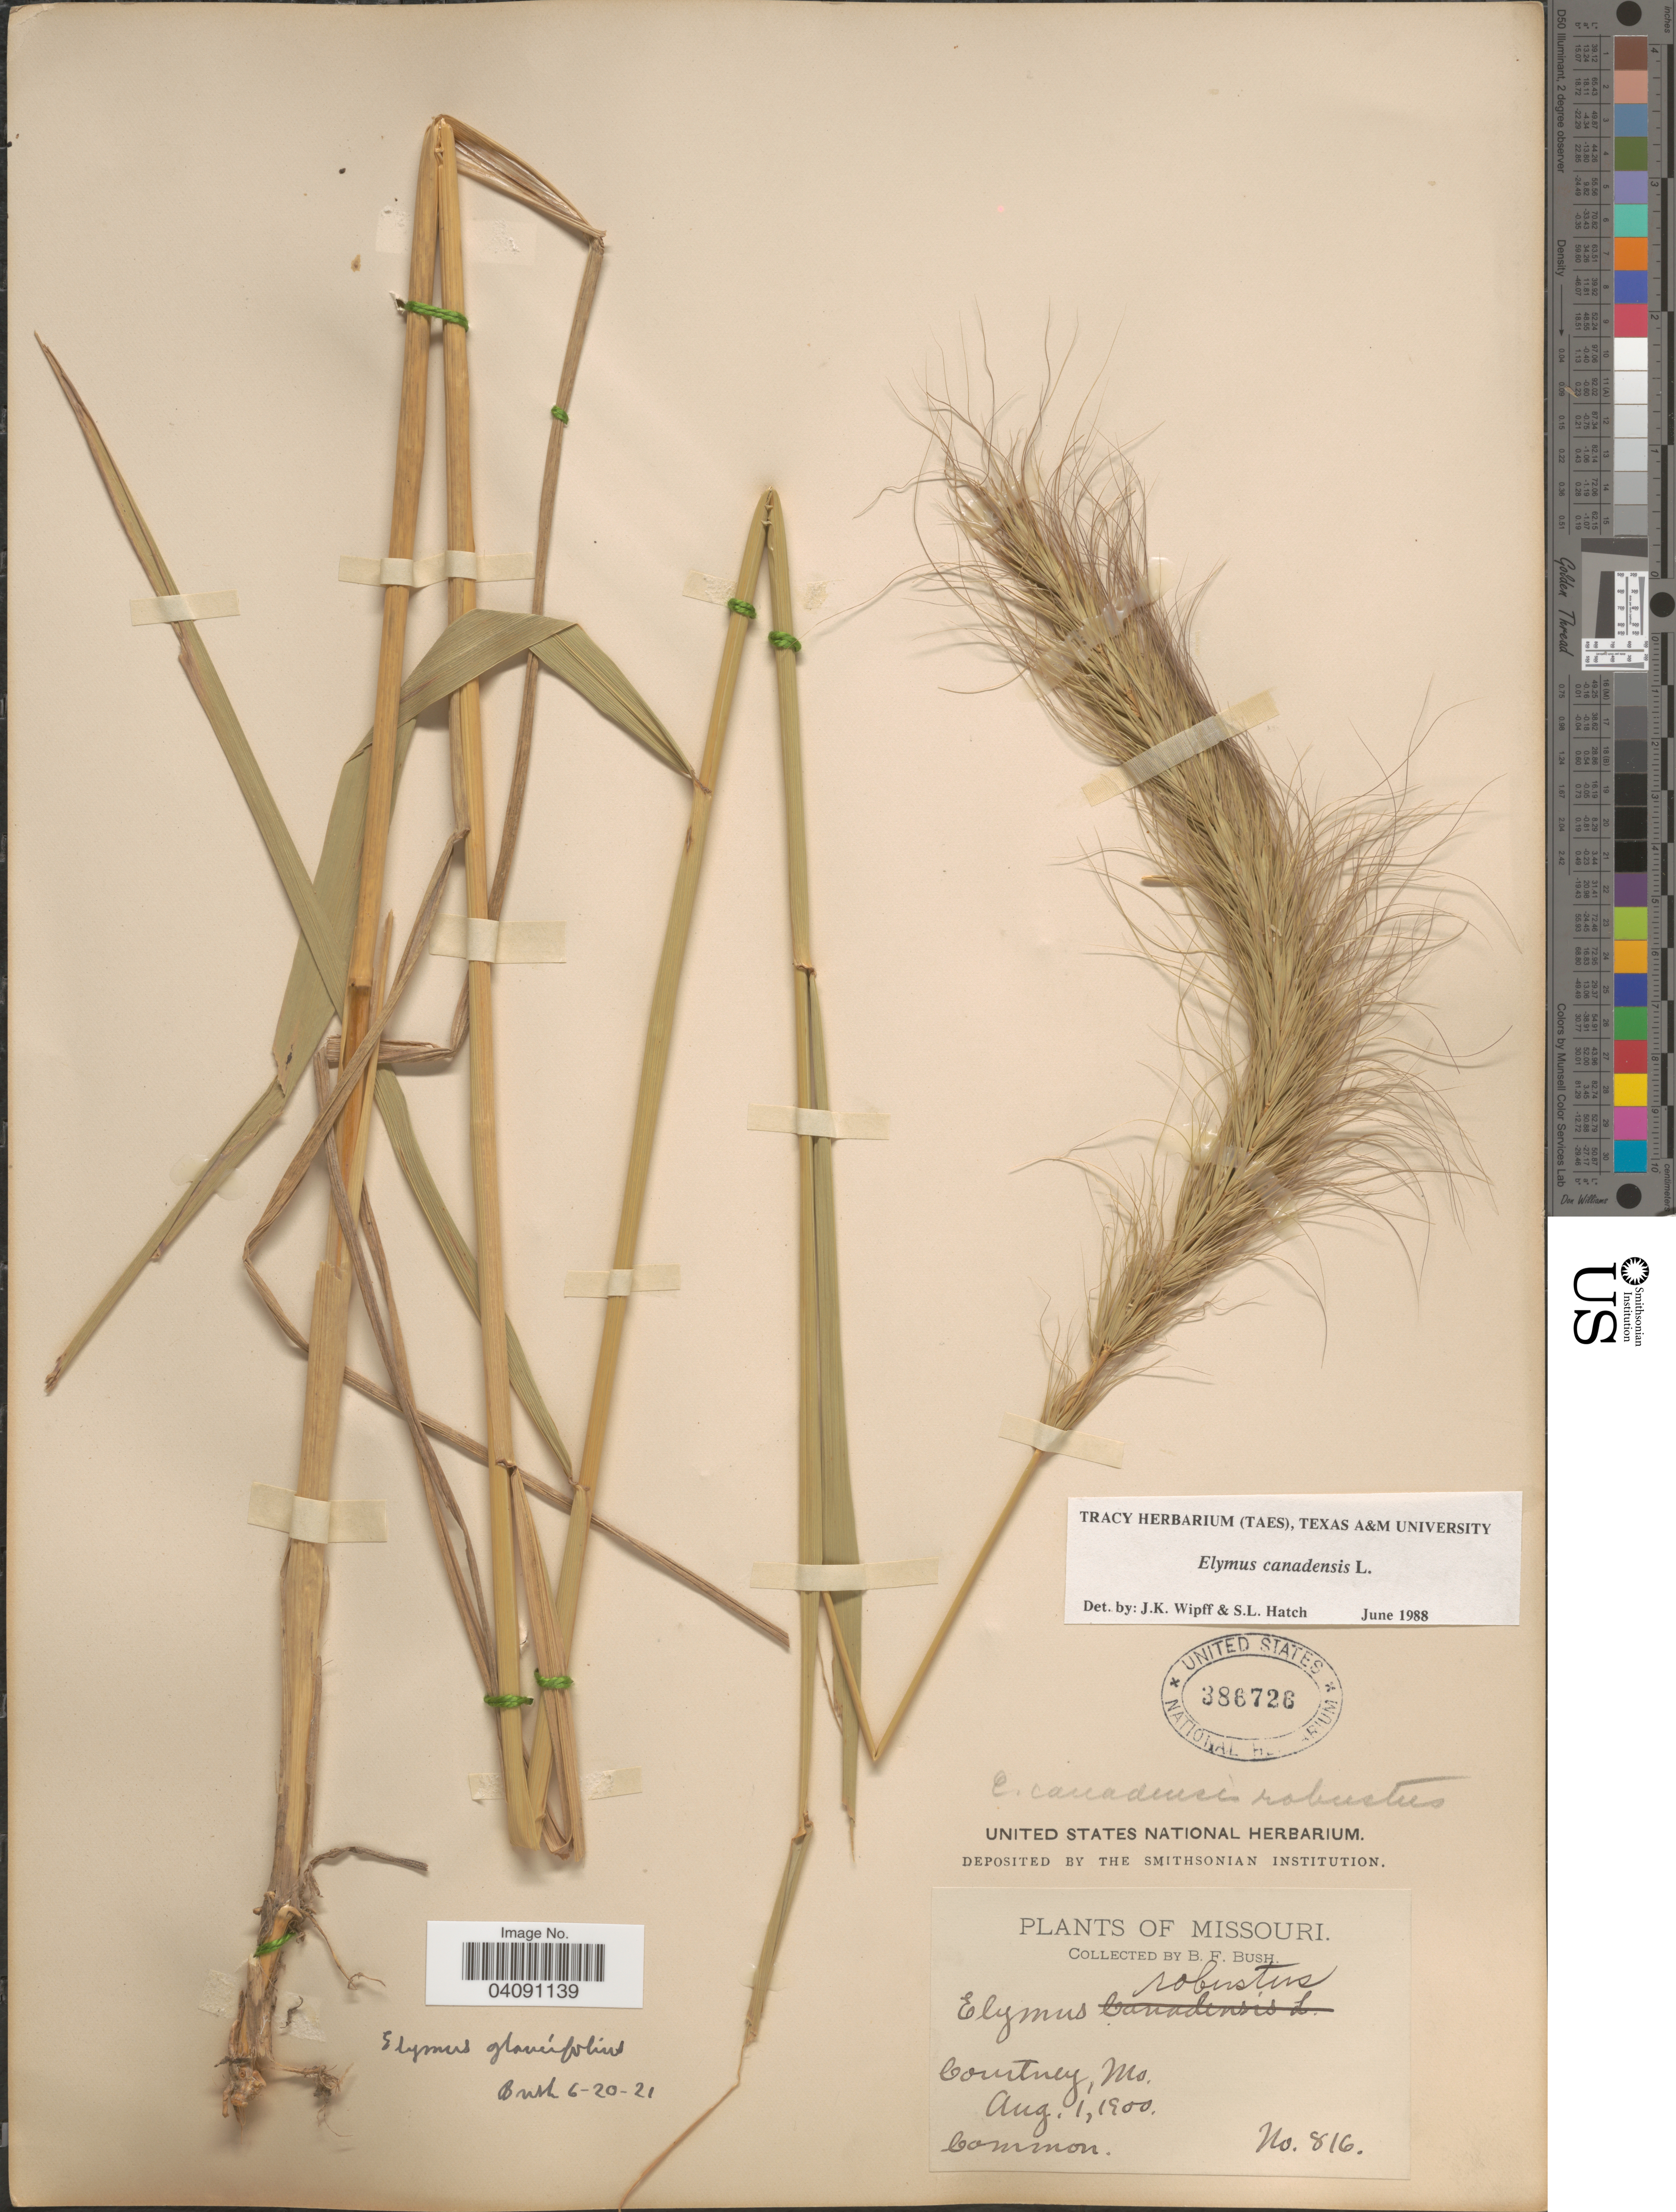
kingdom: Plantae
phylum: Tracheophyta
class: Liliopsida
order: Poales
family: Poaceae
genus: Elymus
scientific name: Elymus canadensis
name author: L.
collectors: B. F. Bush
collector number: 816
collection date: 1900-08-01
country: United States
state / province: Missouri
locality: Courtney.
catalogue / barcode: US 386726